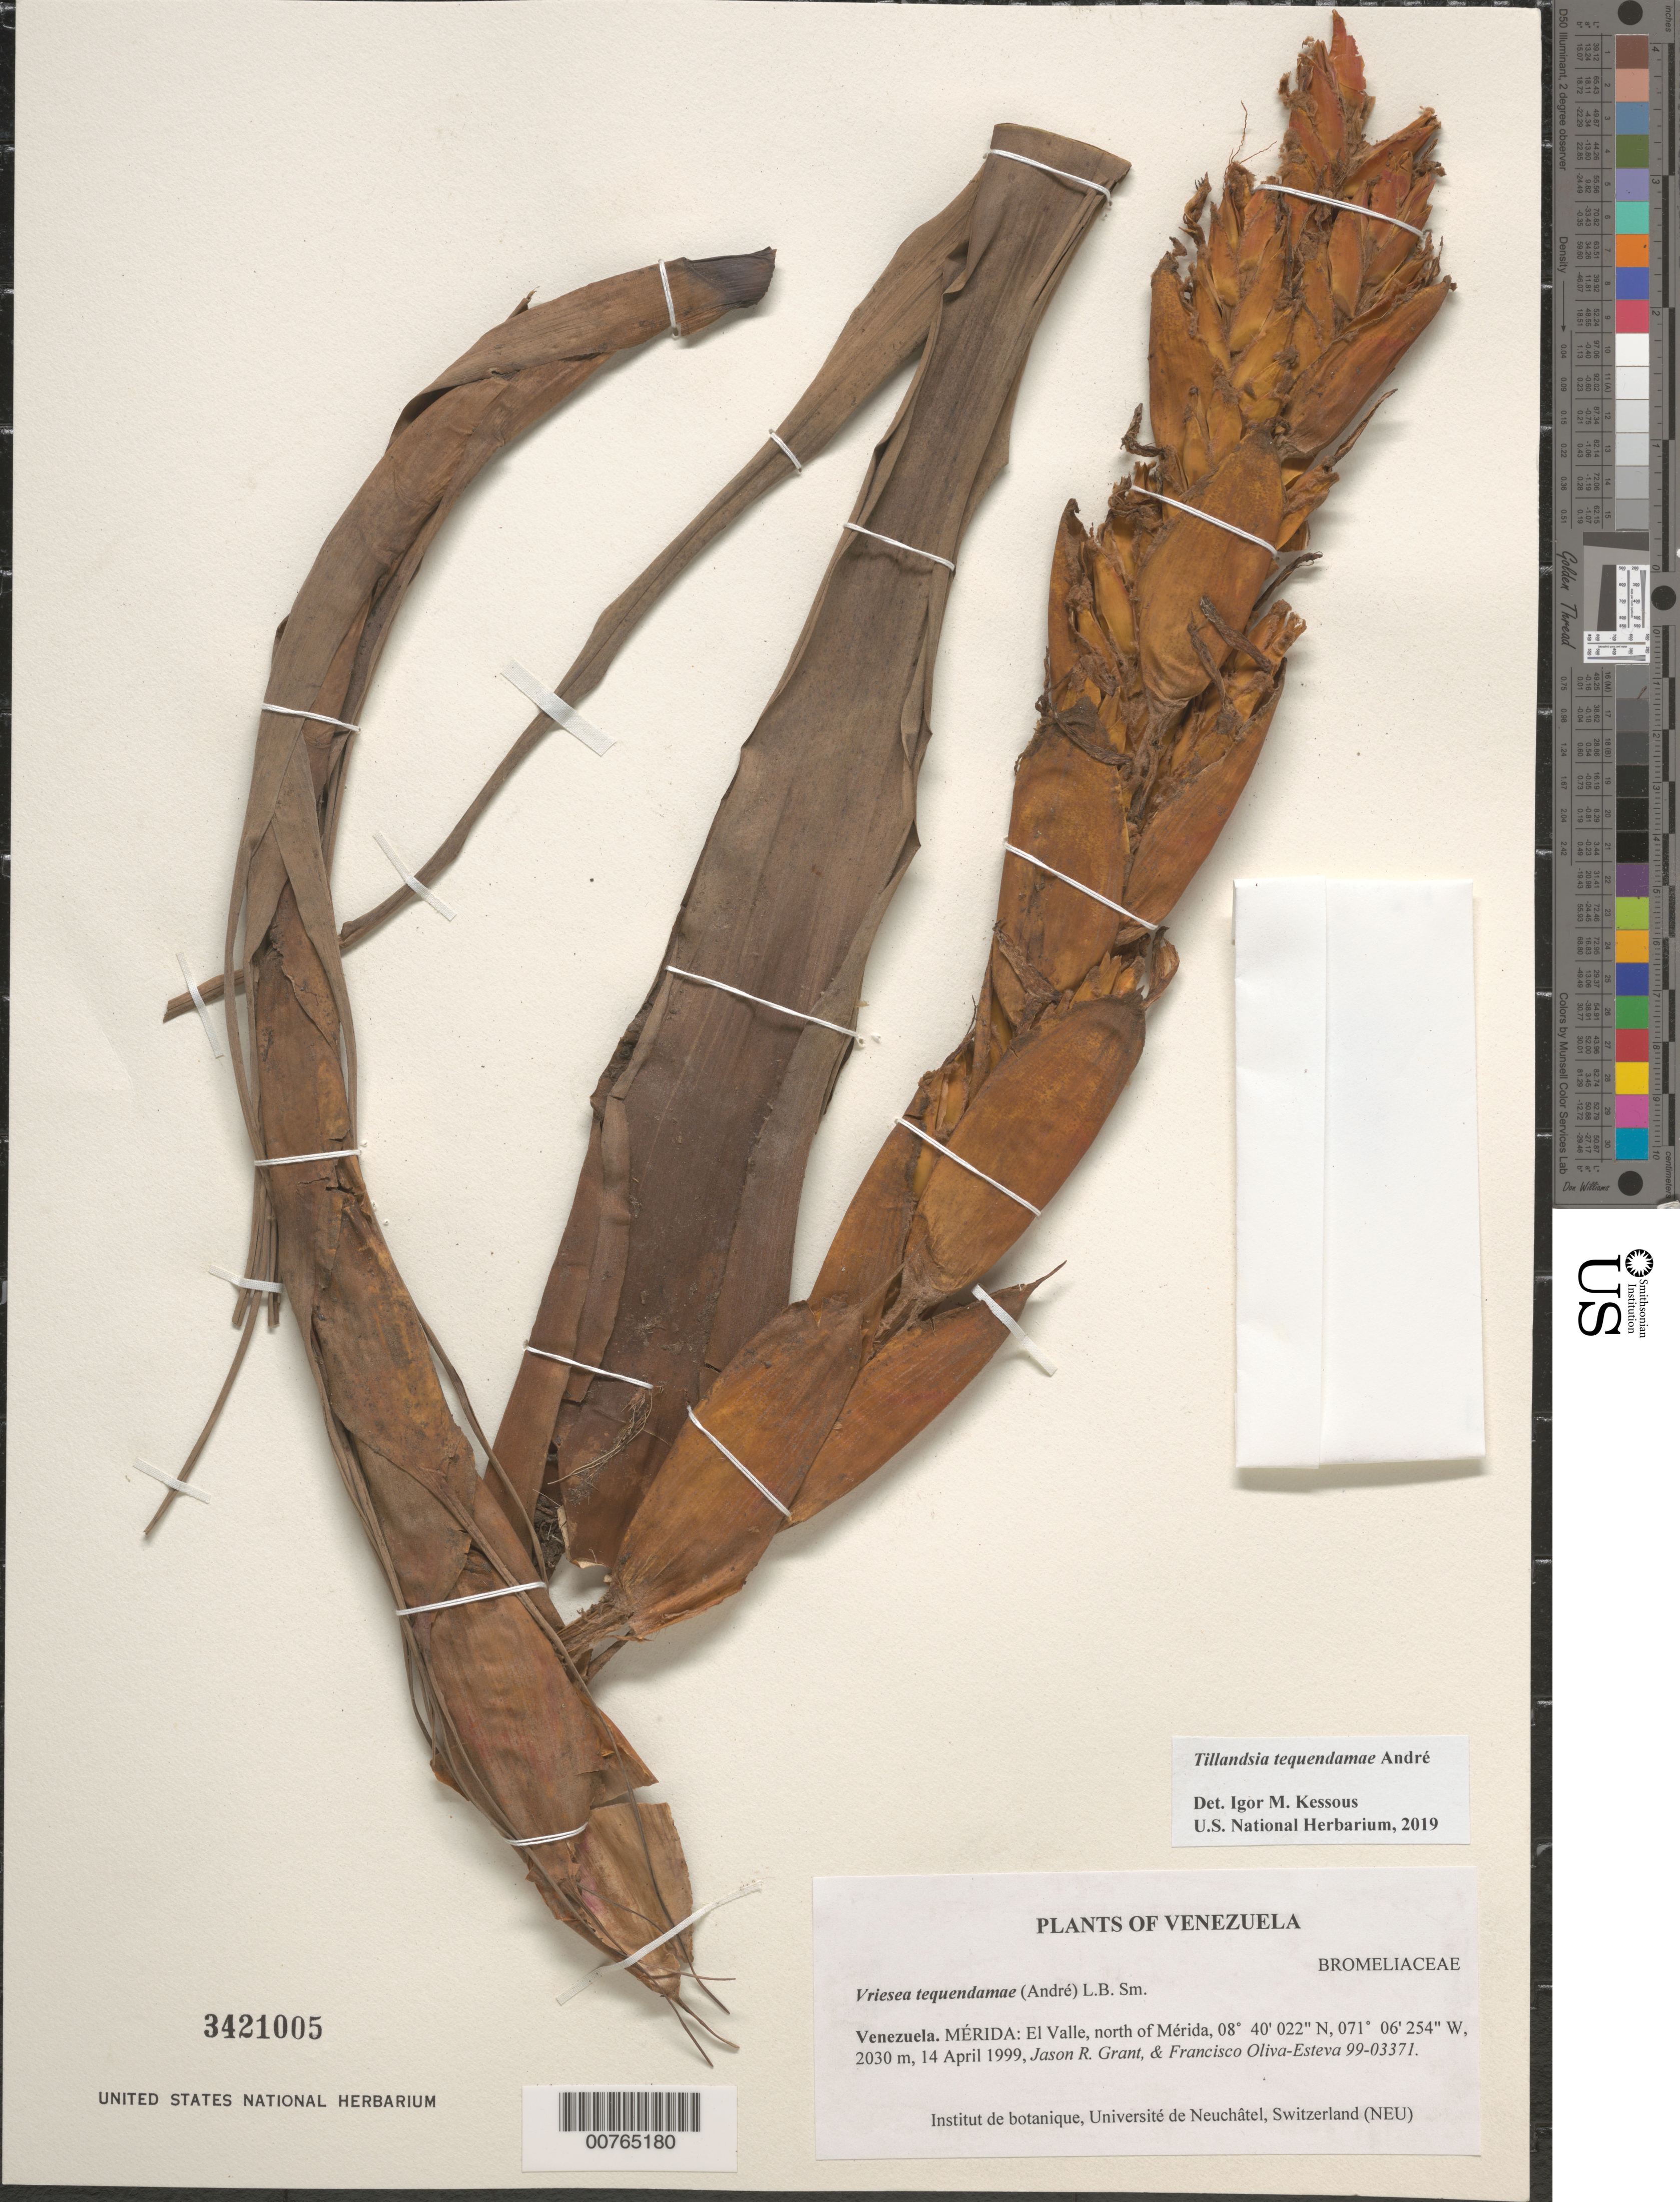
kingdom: Plantae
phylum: Tracheophyta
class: Liliopsida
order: Poales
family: Bromeliaceae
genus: Tillandsia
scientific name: Tillandsia tequendamae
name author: André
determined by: Kessous, Igor M.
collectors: J. R. Grant & F. Oliva-Esteva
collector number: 99-03371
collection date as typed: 14 Apr 1999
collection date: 1999-04-14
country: Venezuela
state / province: Mérida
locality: El Valle, N of Merida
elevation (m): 2030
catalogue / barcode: US 3421005